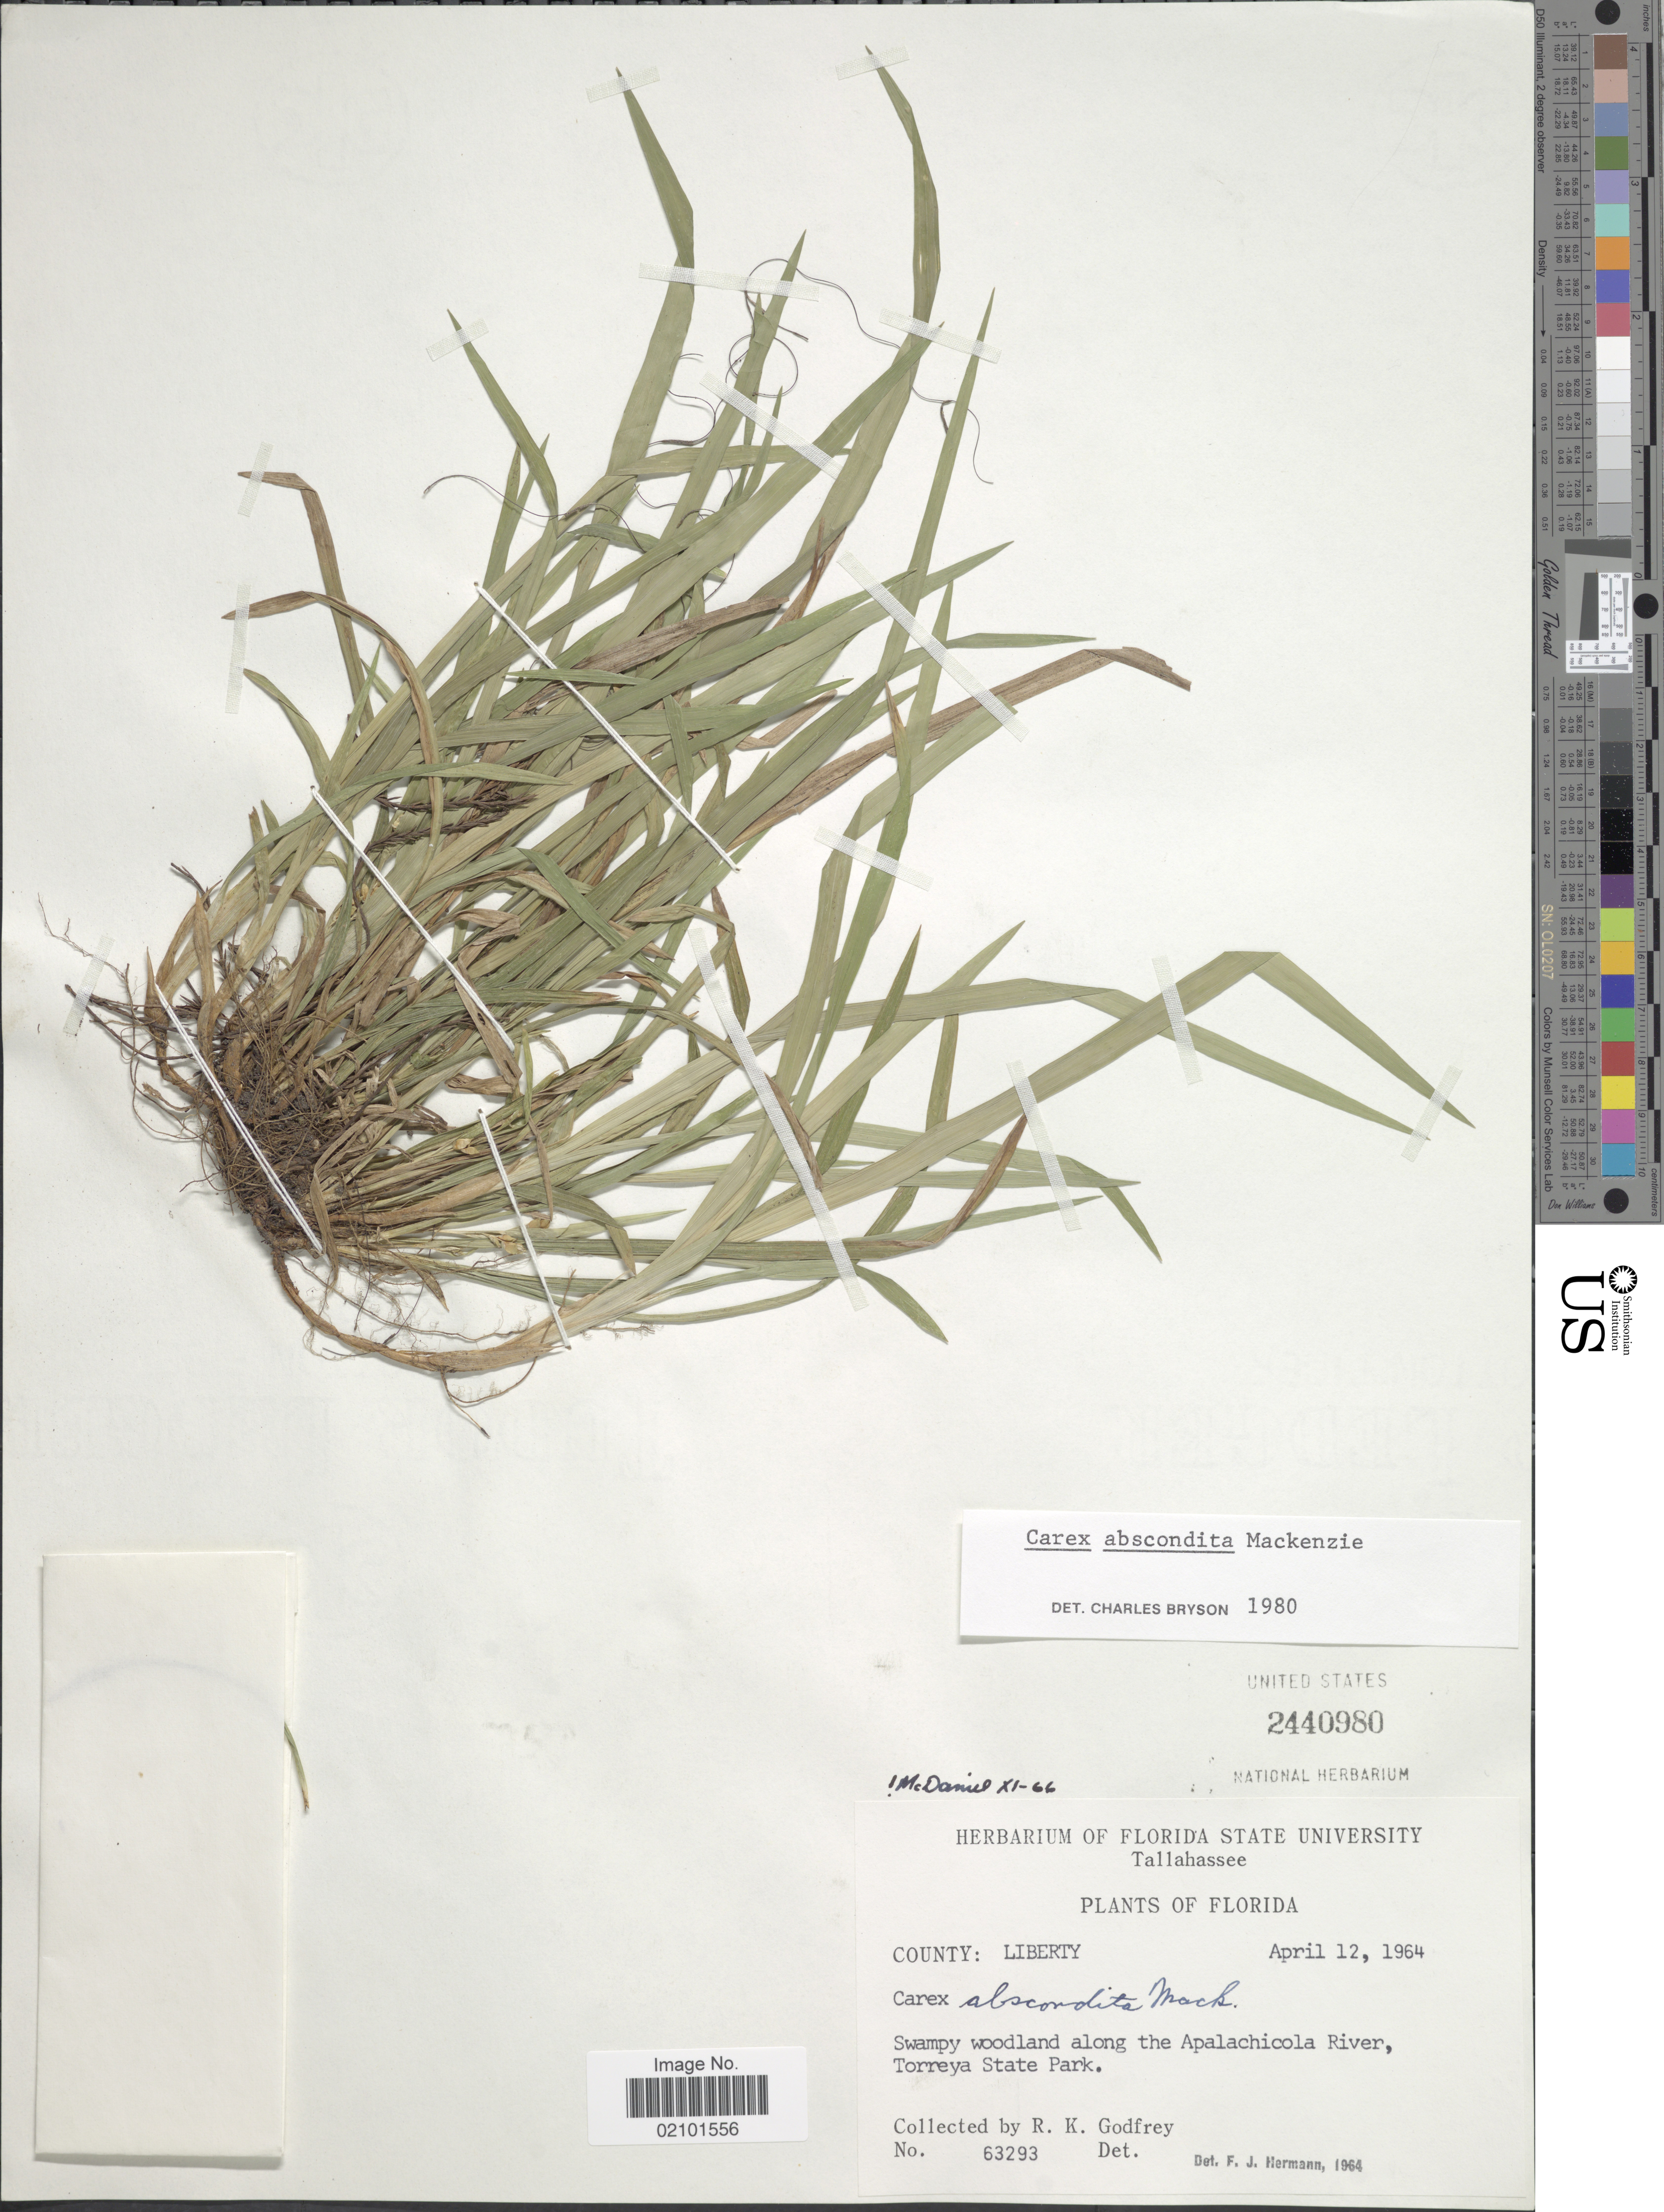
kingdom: Plantae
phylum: Tracheophyta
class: Liliopsida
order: Poales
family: Cyperaceae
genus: Carex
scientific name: Carex abscondita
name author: Mack.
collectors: R. K. Godfrey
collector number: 63293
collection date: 1964-04-12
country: United States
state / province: Florida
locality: County: Liberty, along the Apalachicola River, Torreya State Park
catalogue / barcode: US 2440980